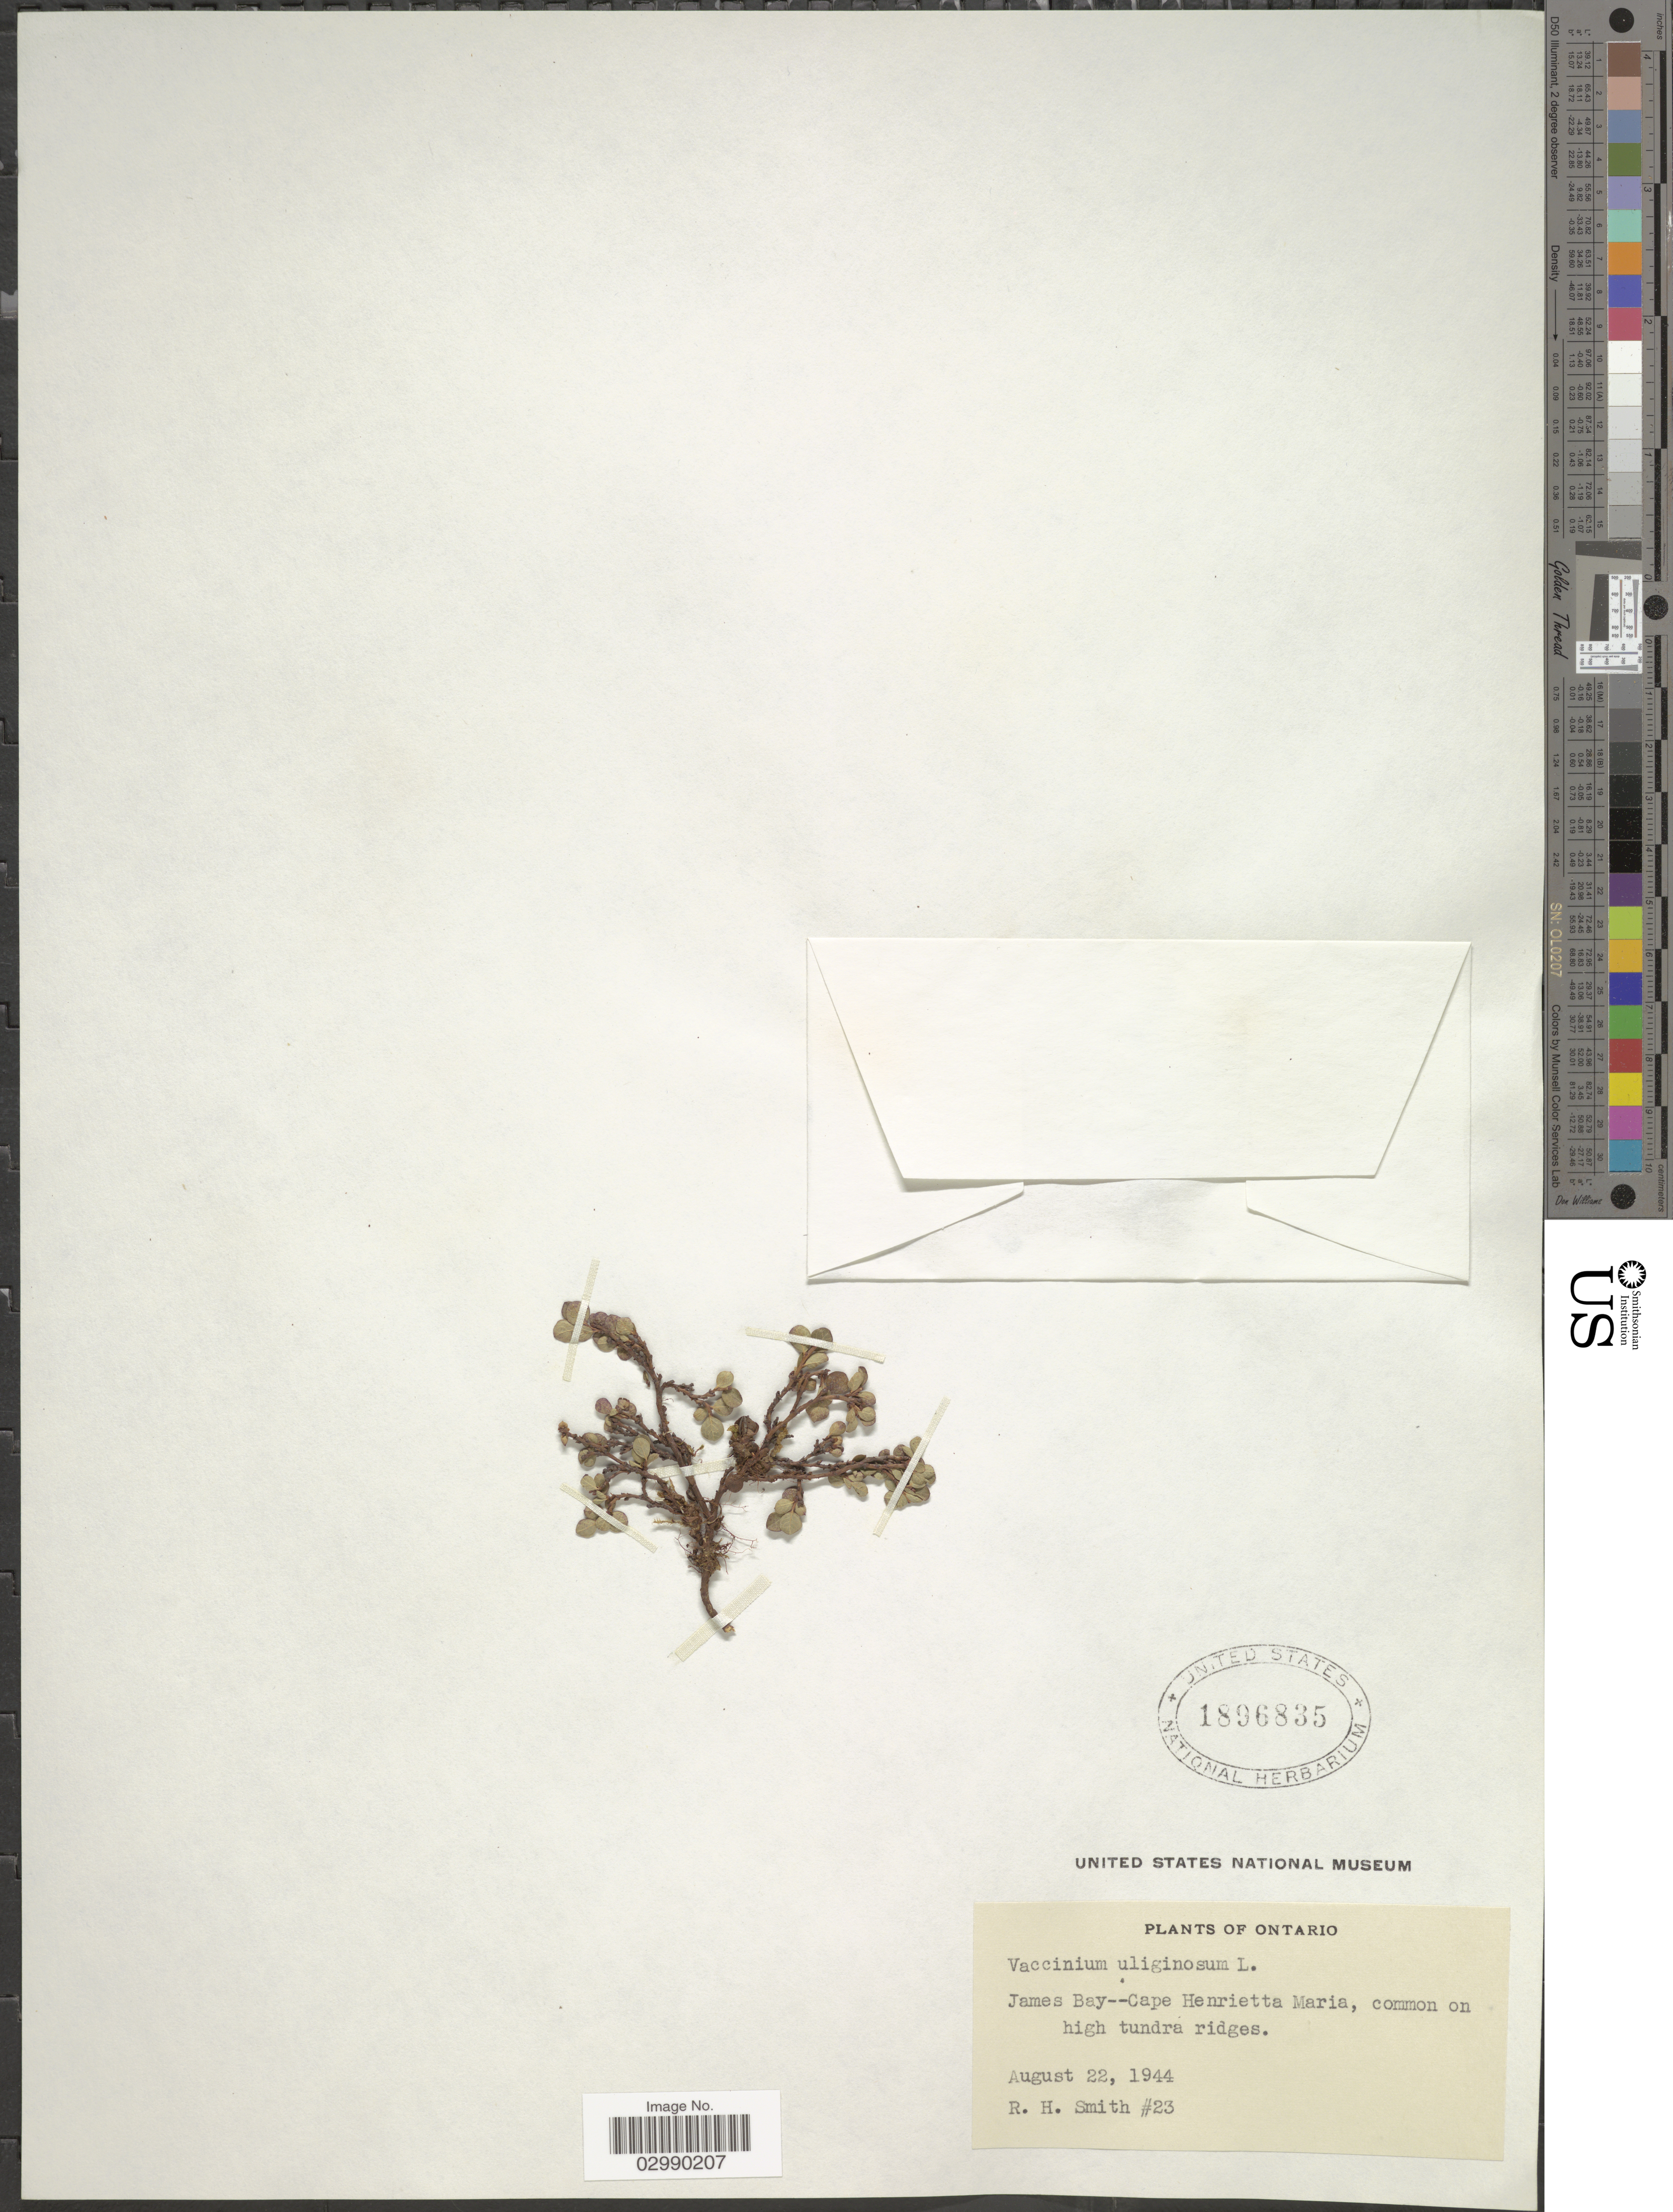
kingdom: Plantae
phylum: Tracheophyta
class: Magnoliopsida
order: Ericales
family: Ericaceae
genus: Vaccinium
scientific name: Vaccinium uliginosum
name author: L.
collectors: R. H. Smith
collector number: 23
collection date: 1944-08-22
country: Canada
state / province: Ontario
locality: James Bay, Cape Henrietta Maria, common on high tundra ridges.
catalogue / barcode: US 1896835